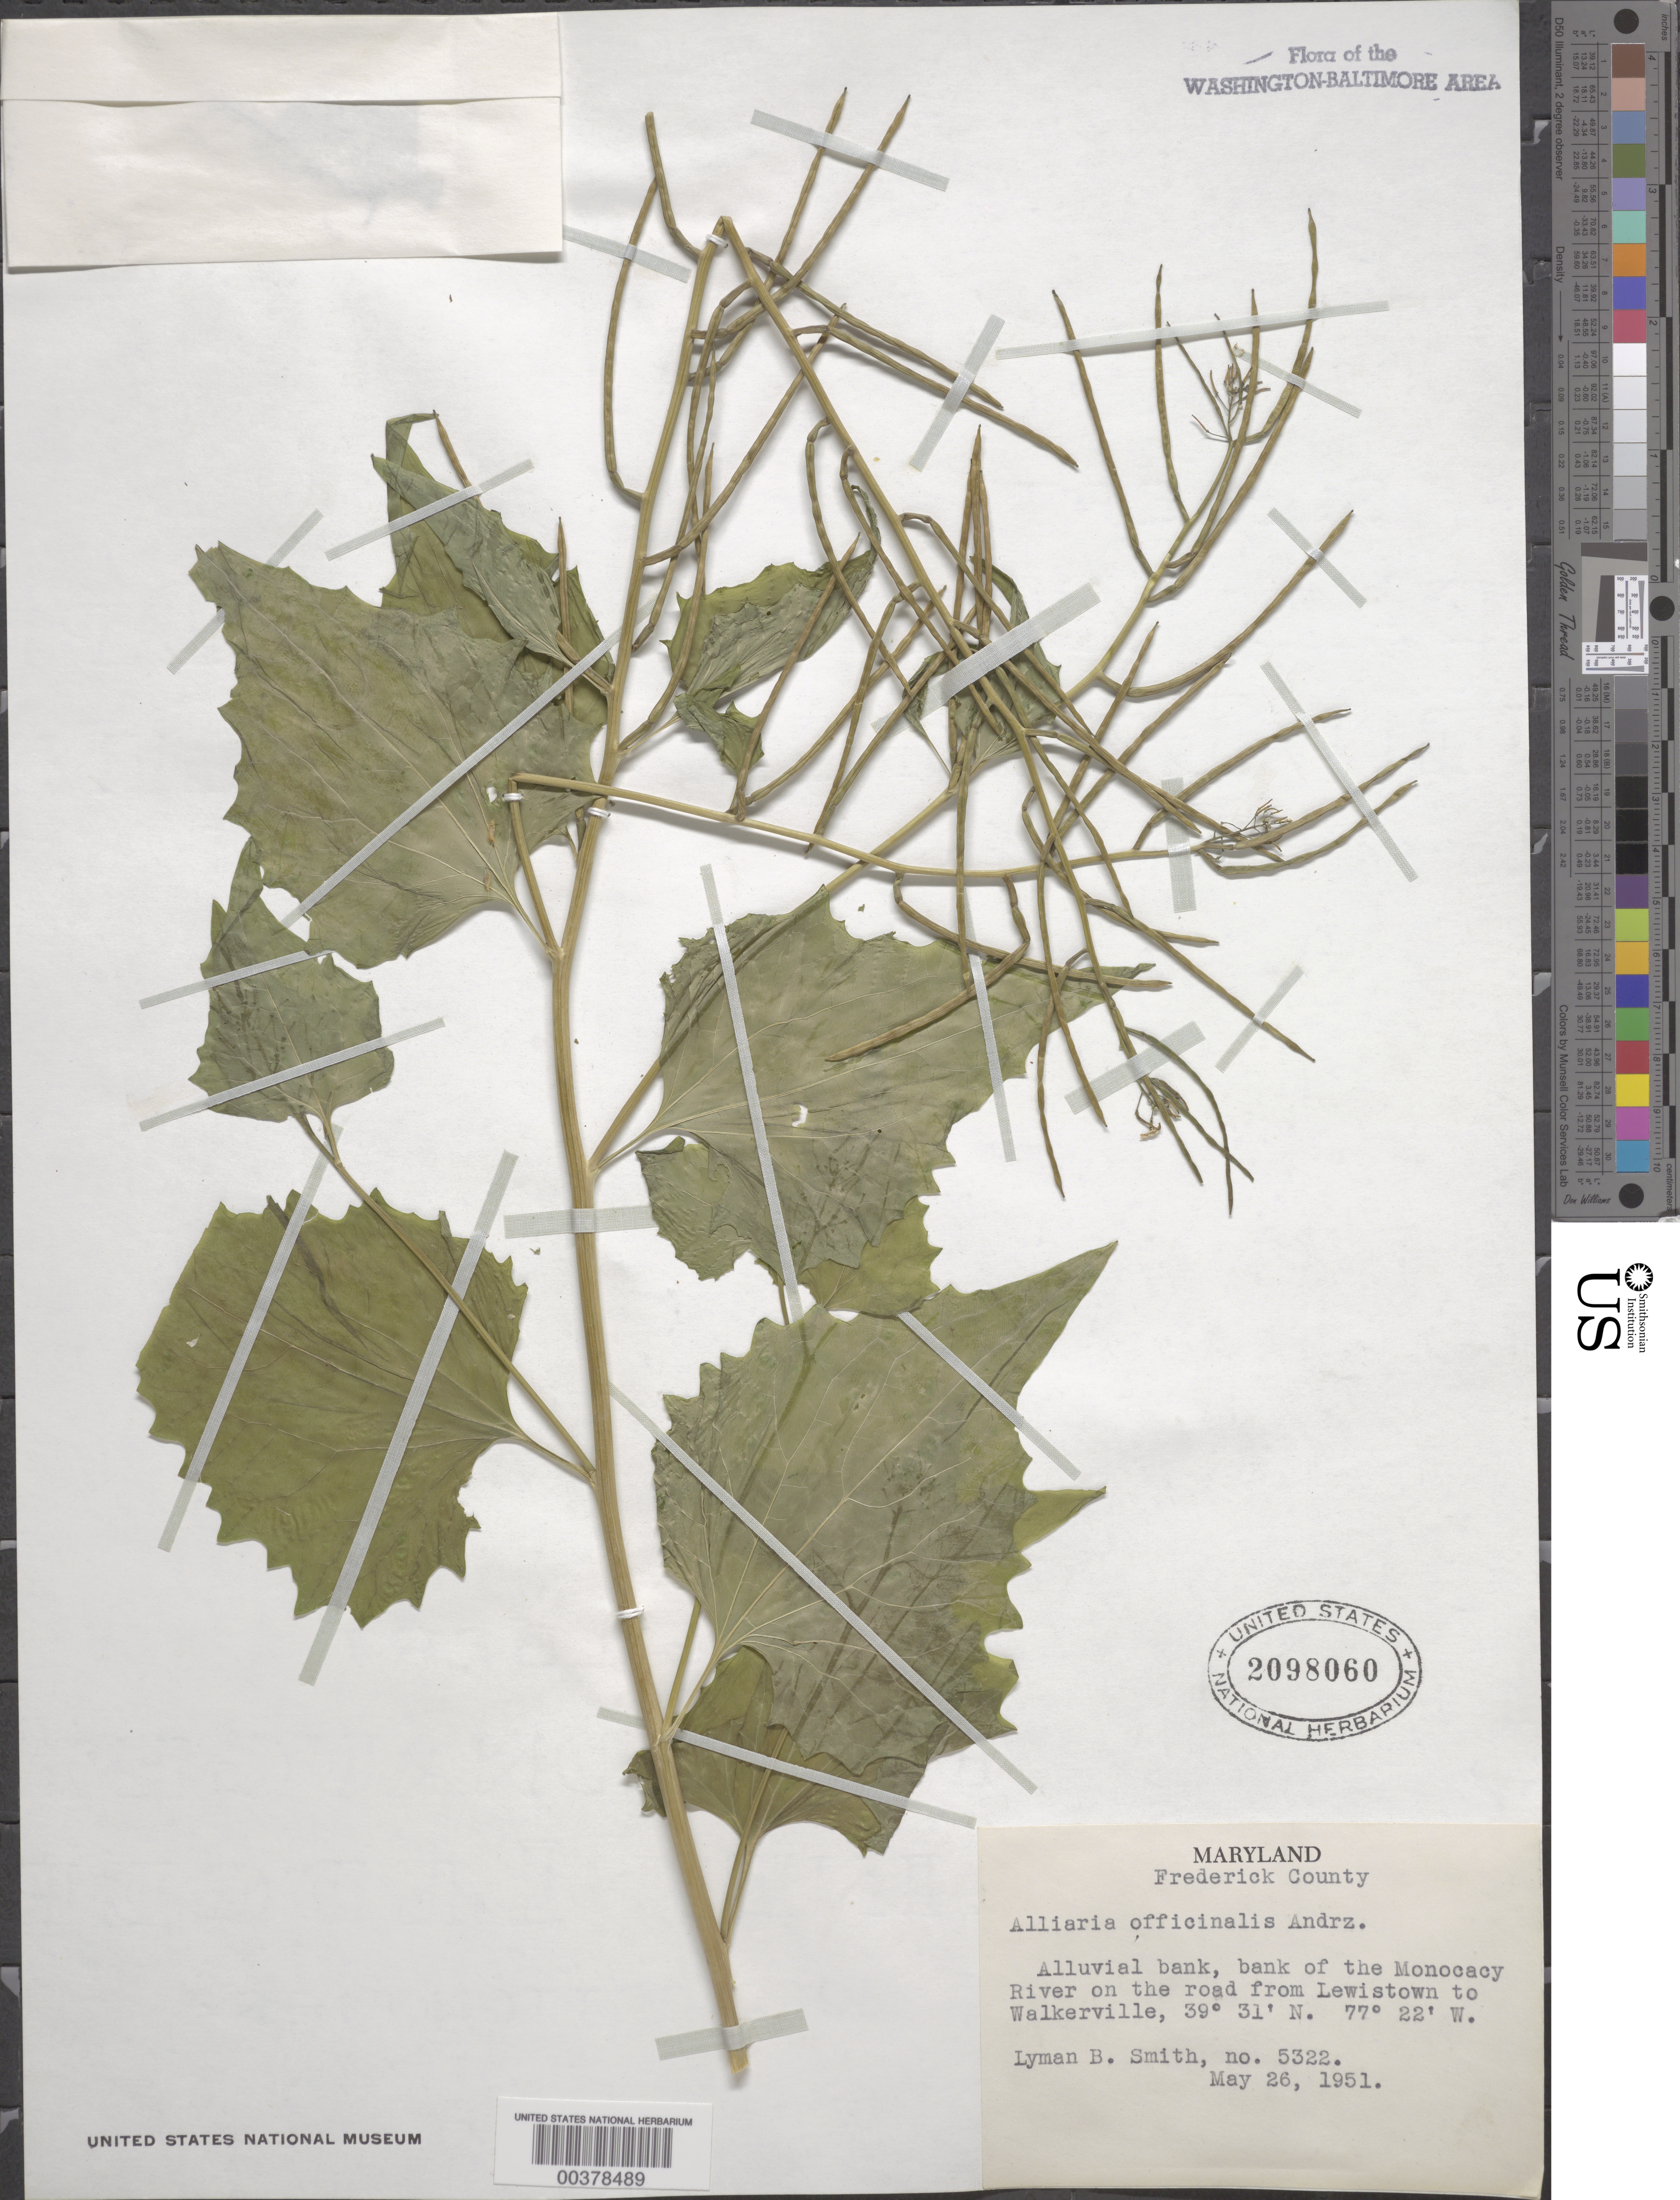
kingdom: Plantae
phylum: Tracheophyta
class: Magnoliopsida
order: Brassicales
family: Brassicaceae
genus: Alliaria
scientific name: Alliaria petiolata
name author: (M. Bieb.) Cavara & Grande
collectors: L. Smith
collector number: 5322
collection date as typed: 26 May 1951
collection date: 1951-05-26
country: United States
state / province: Maryland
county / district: Frederick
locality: Monocacy River, Road from Lewistown to Walkerville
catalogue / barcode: US 2098060